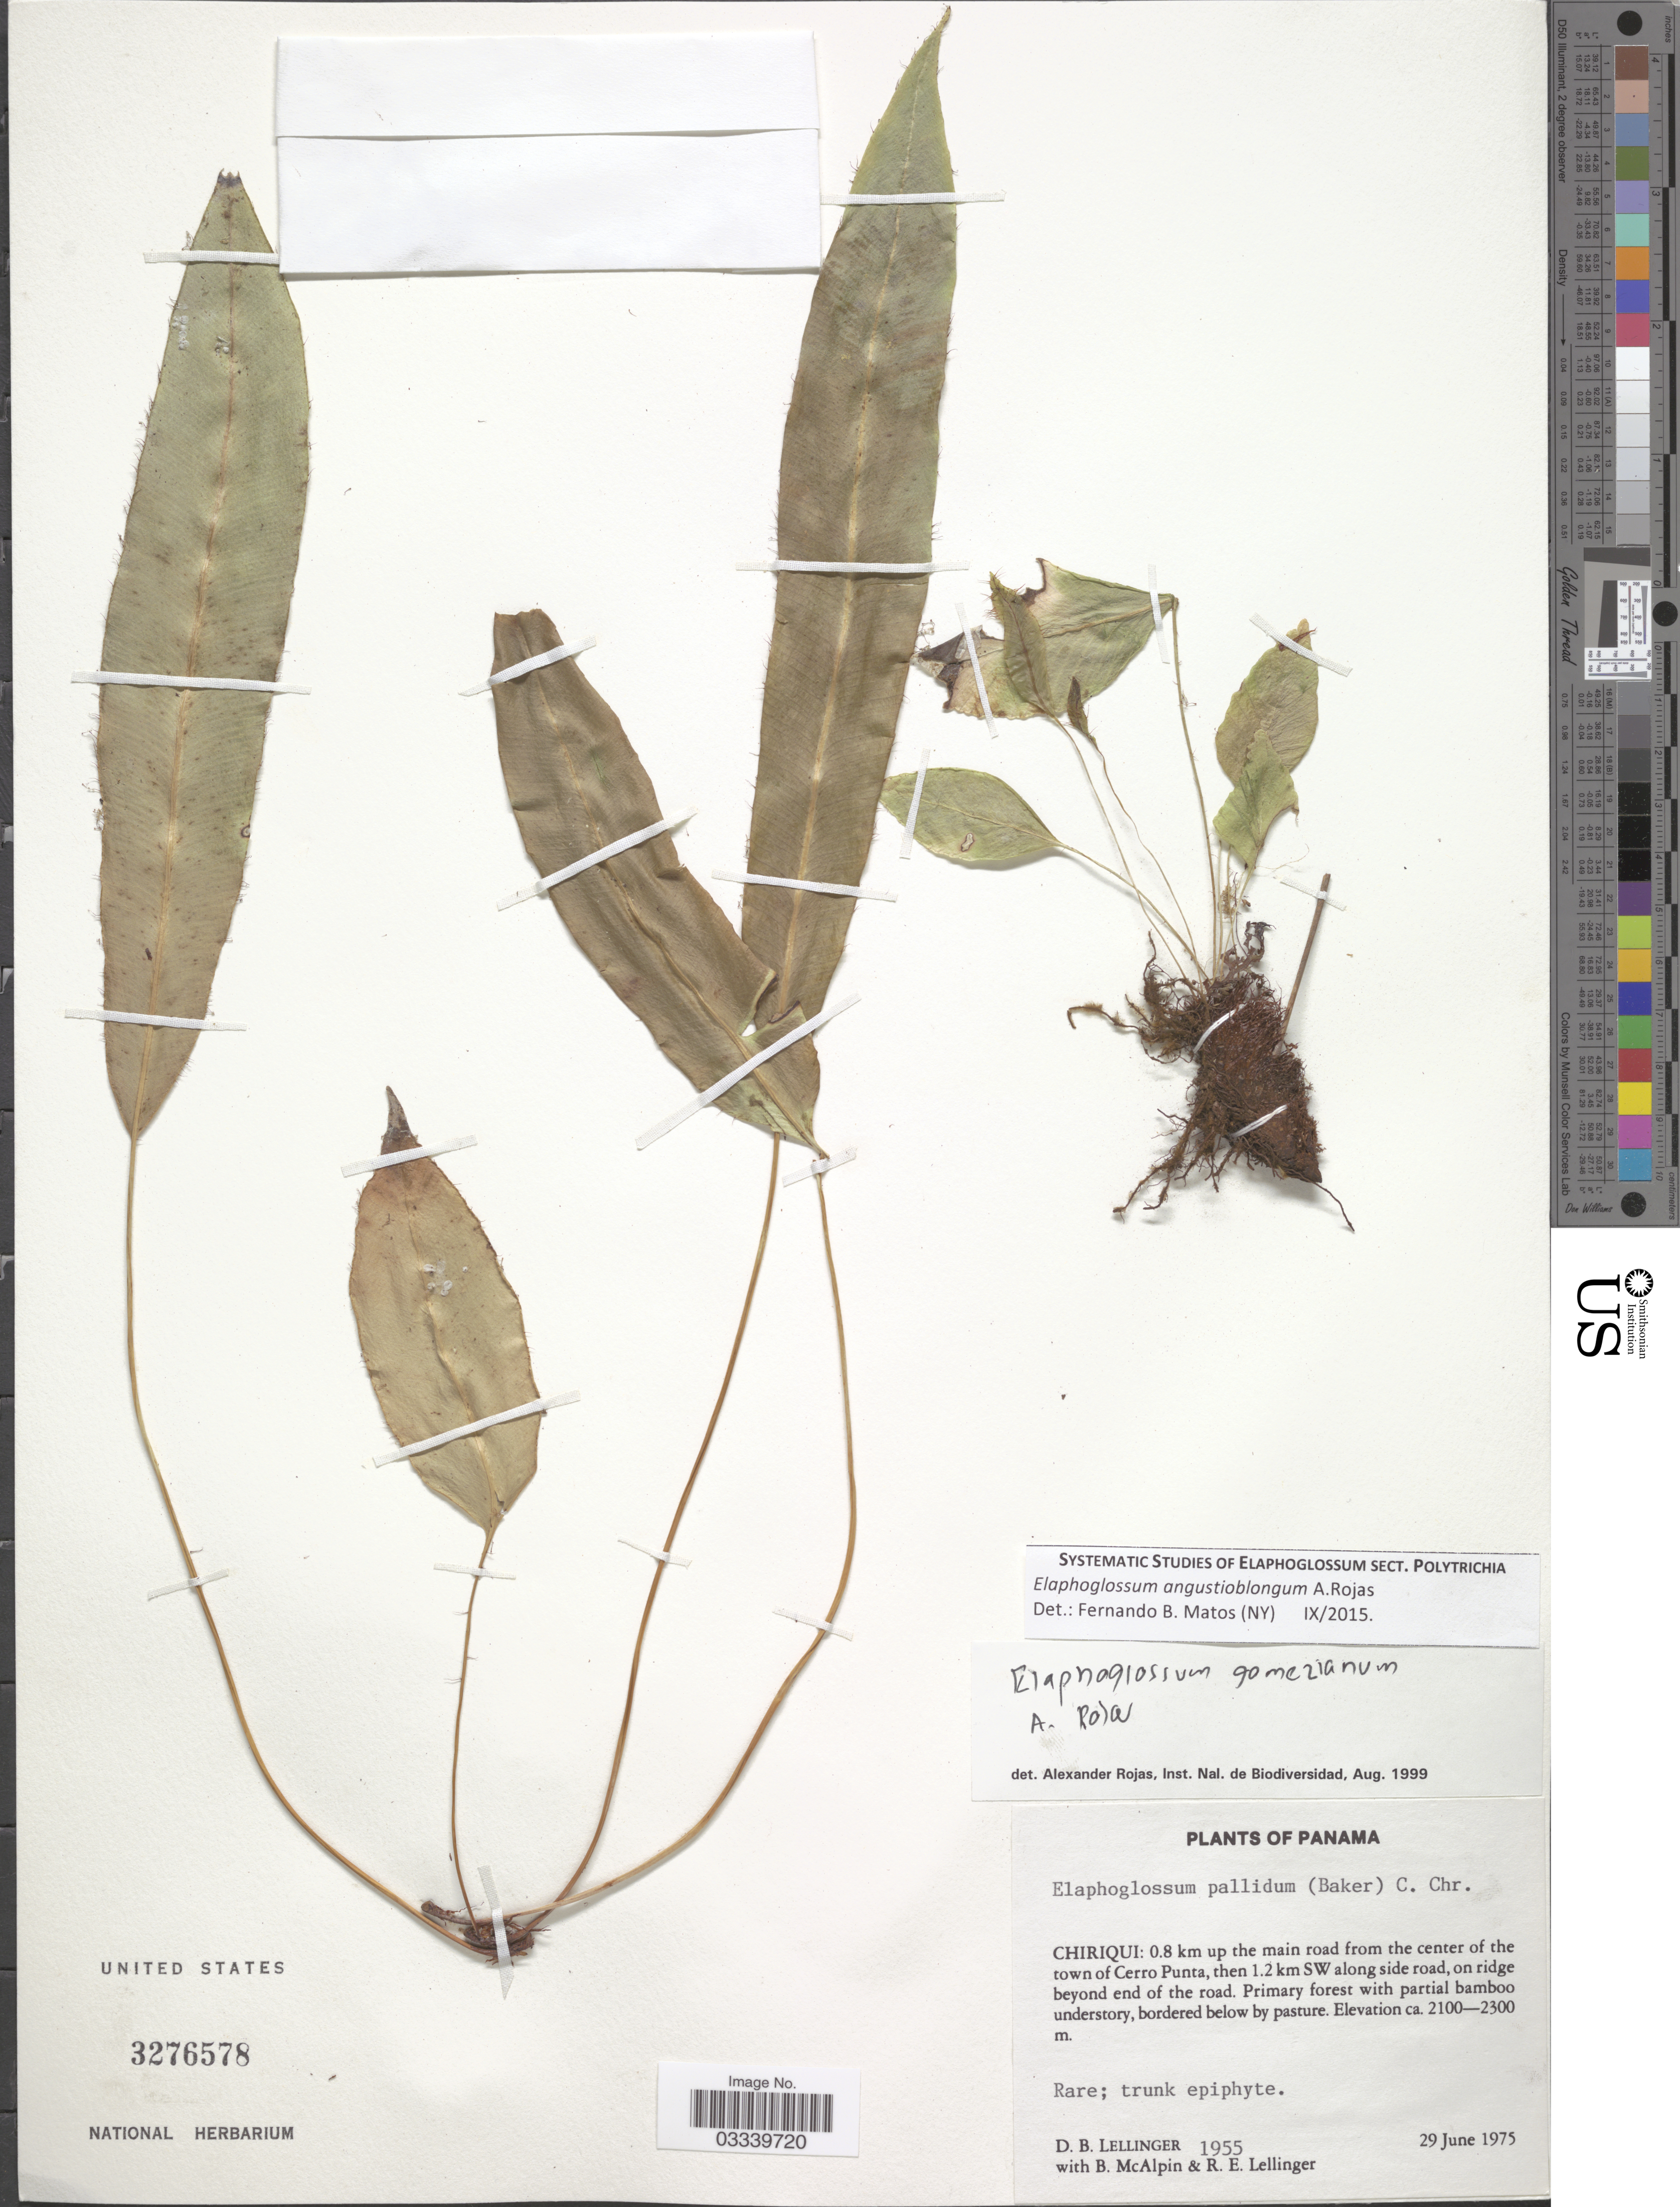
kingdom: Plantae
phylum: Tracheophyta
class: Polypodiopsida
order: Polypodiales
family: Dryopteridaceae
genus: Elaphoglossum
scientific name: Elaphoglossum angustioblongum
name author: A. Rojas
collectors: D. B. Lellinger, B. McAlpin & R. E. Lellinger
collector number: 1955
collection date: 1975-06-29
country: Panama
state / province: Chiriqui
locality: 0.8 km up the main road from the center of the town of Cerro Punta, then 1.2 km SW along side road, on ridge beyond end of the road.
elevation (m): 2100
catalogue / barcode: US 3276578